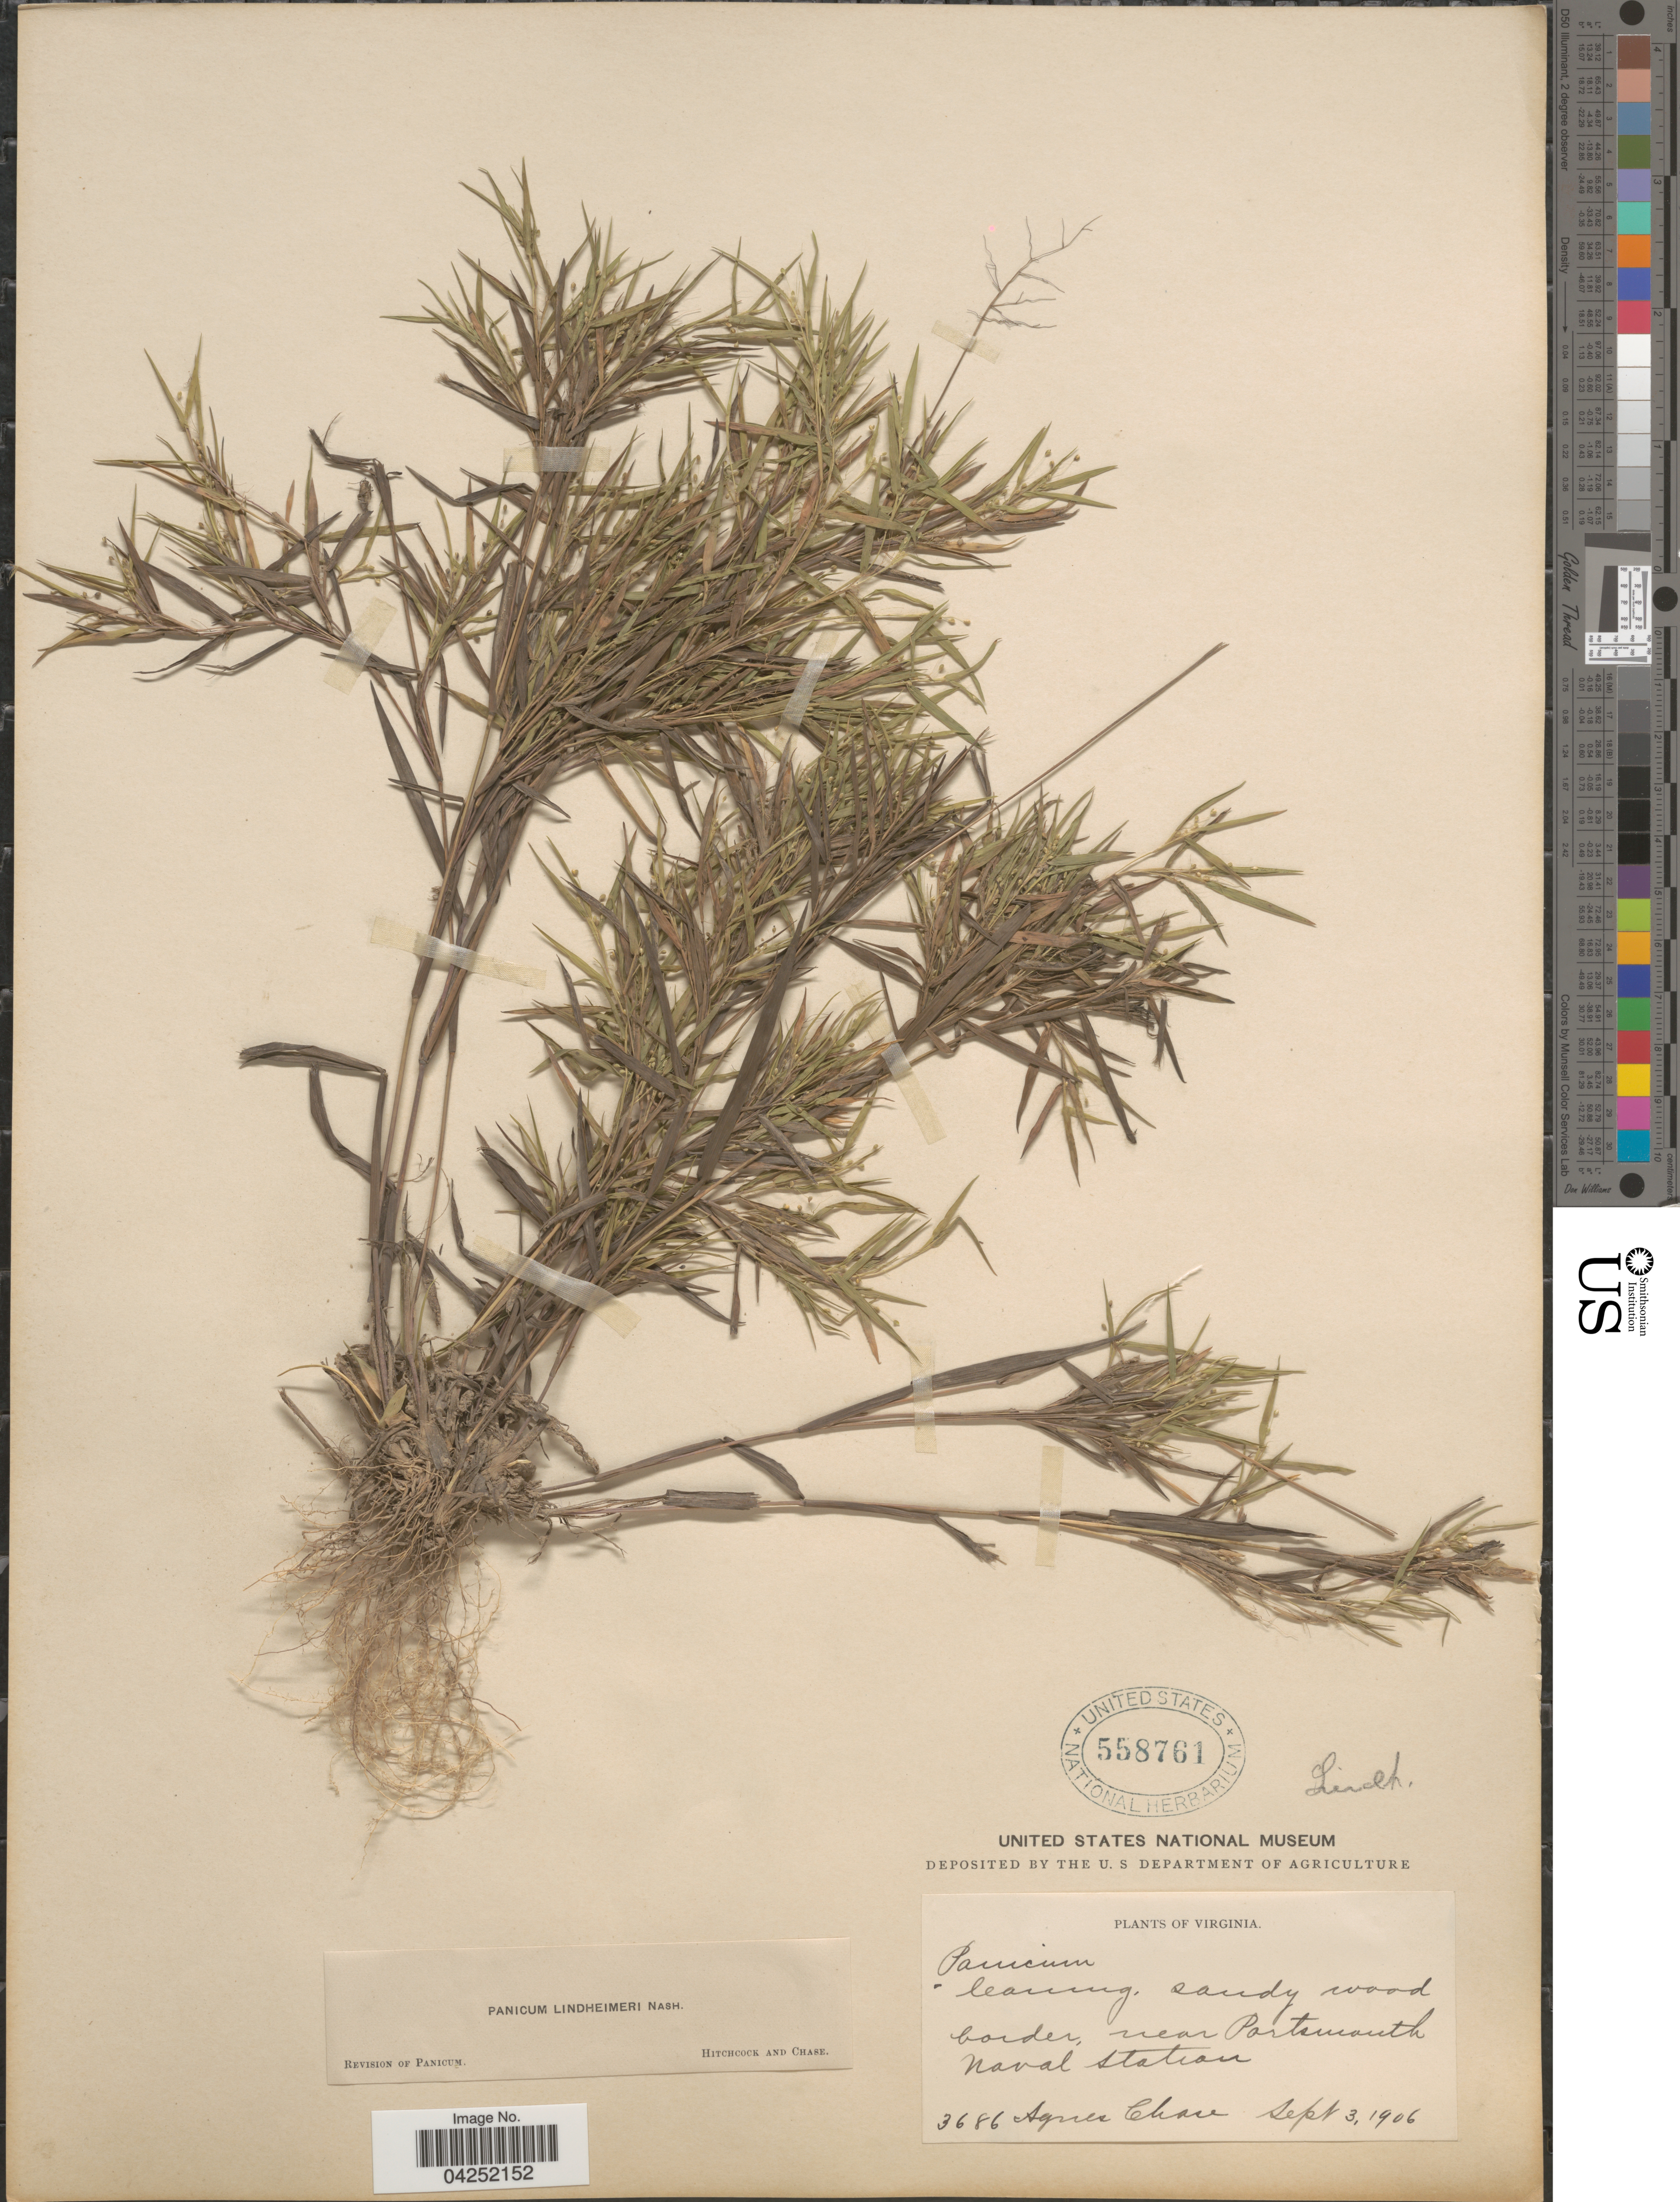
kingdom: Plantae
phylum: Tracheophyta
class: Liliopsida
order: Poales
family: Poaceae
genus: Dichanthelium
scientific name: Dichanthelium acuminatum var. lindheimeri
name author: (Nash) Gould & C.A. Clark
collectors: A. Chase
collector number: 3686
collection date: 1906-09-03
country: United States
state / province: Virginia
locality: Sandy wood border, near Portsmouth Naval Station.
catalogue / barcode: US 558761